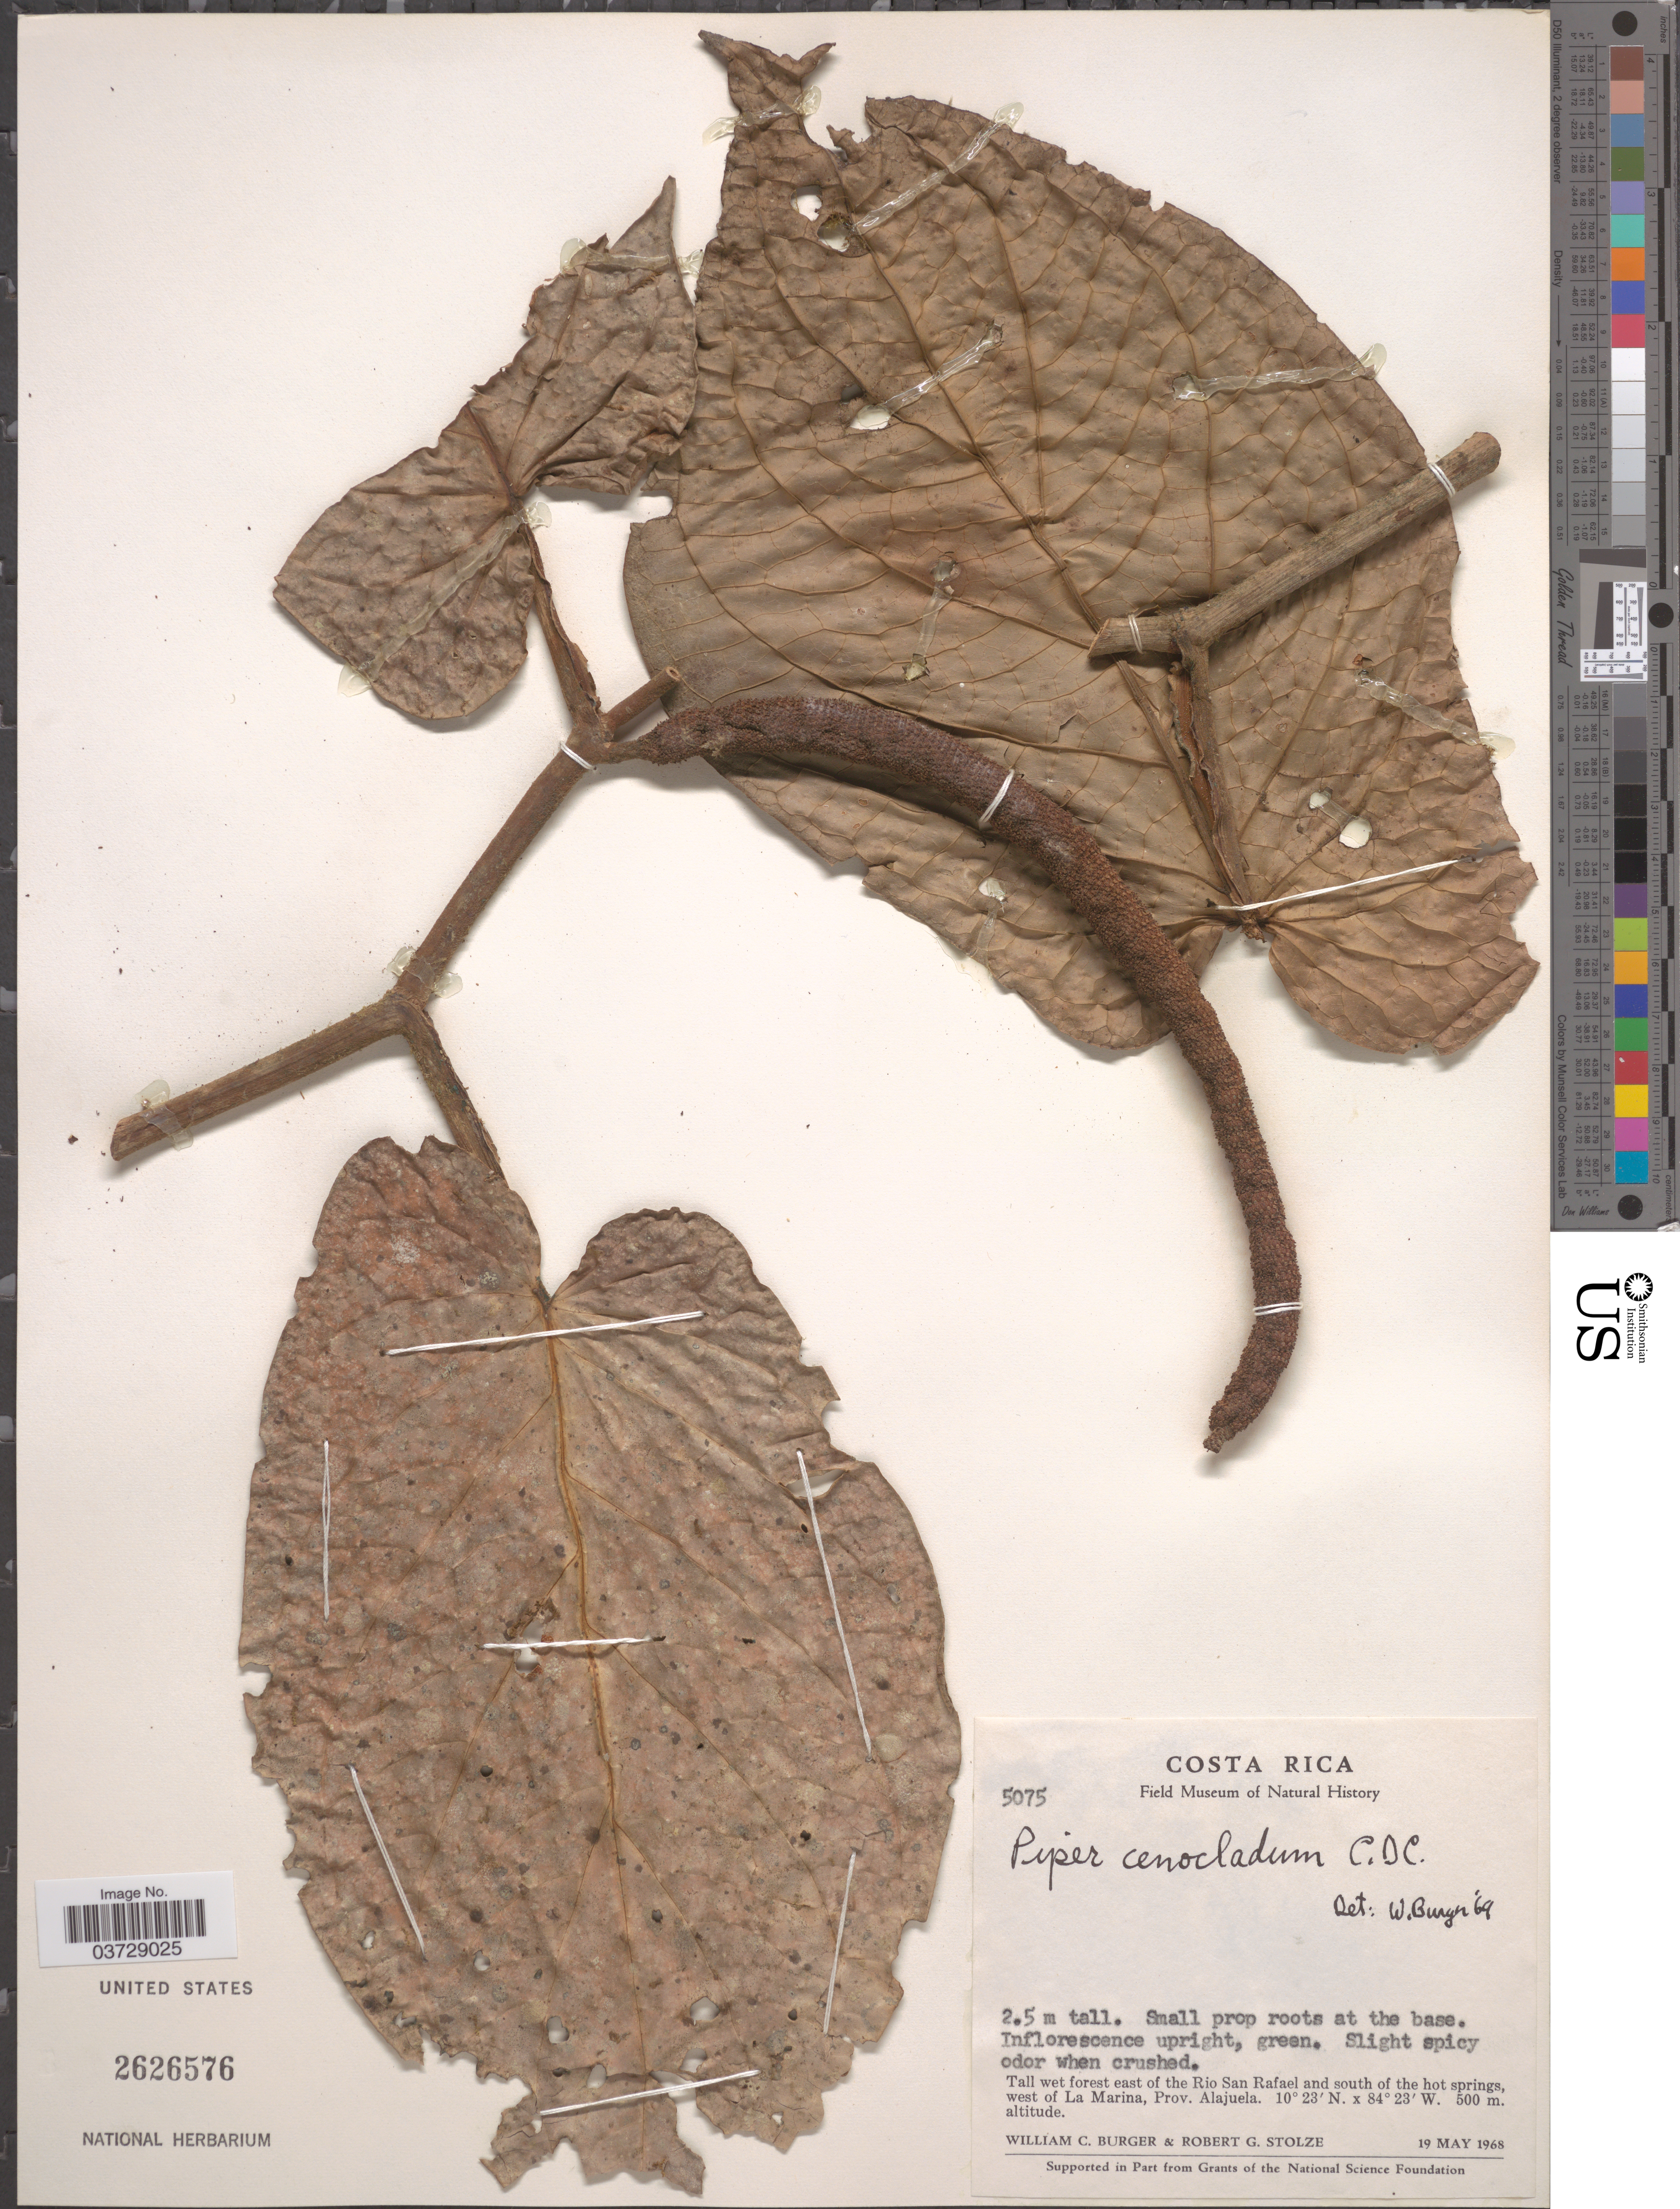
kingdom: Plantae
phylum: Tracheophyta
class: Magnoliopsida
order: Piperales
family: Piperaceae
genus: Piper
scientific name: Piper cenocladum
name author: C. DC. in Pittier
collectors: W. Burger & R. G. Stolze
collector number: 5075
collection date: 1968-05-19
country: Costa Rica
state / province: Alajuela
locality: East of the Rio San Rafael and south of the hot springs, west of La Marina.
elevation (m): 500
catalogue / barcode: US 2626576